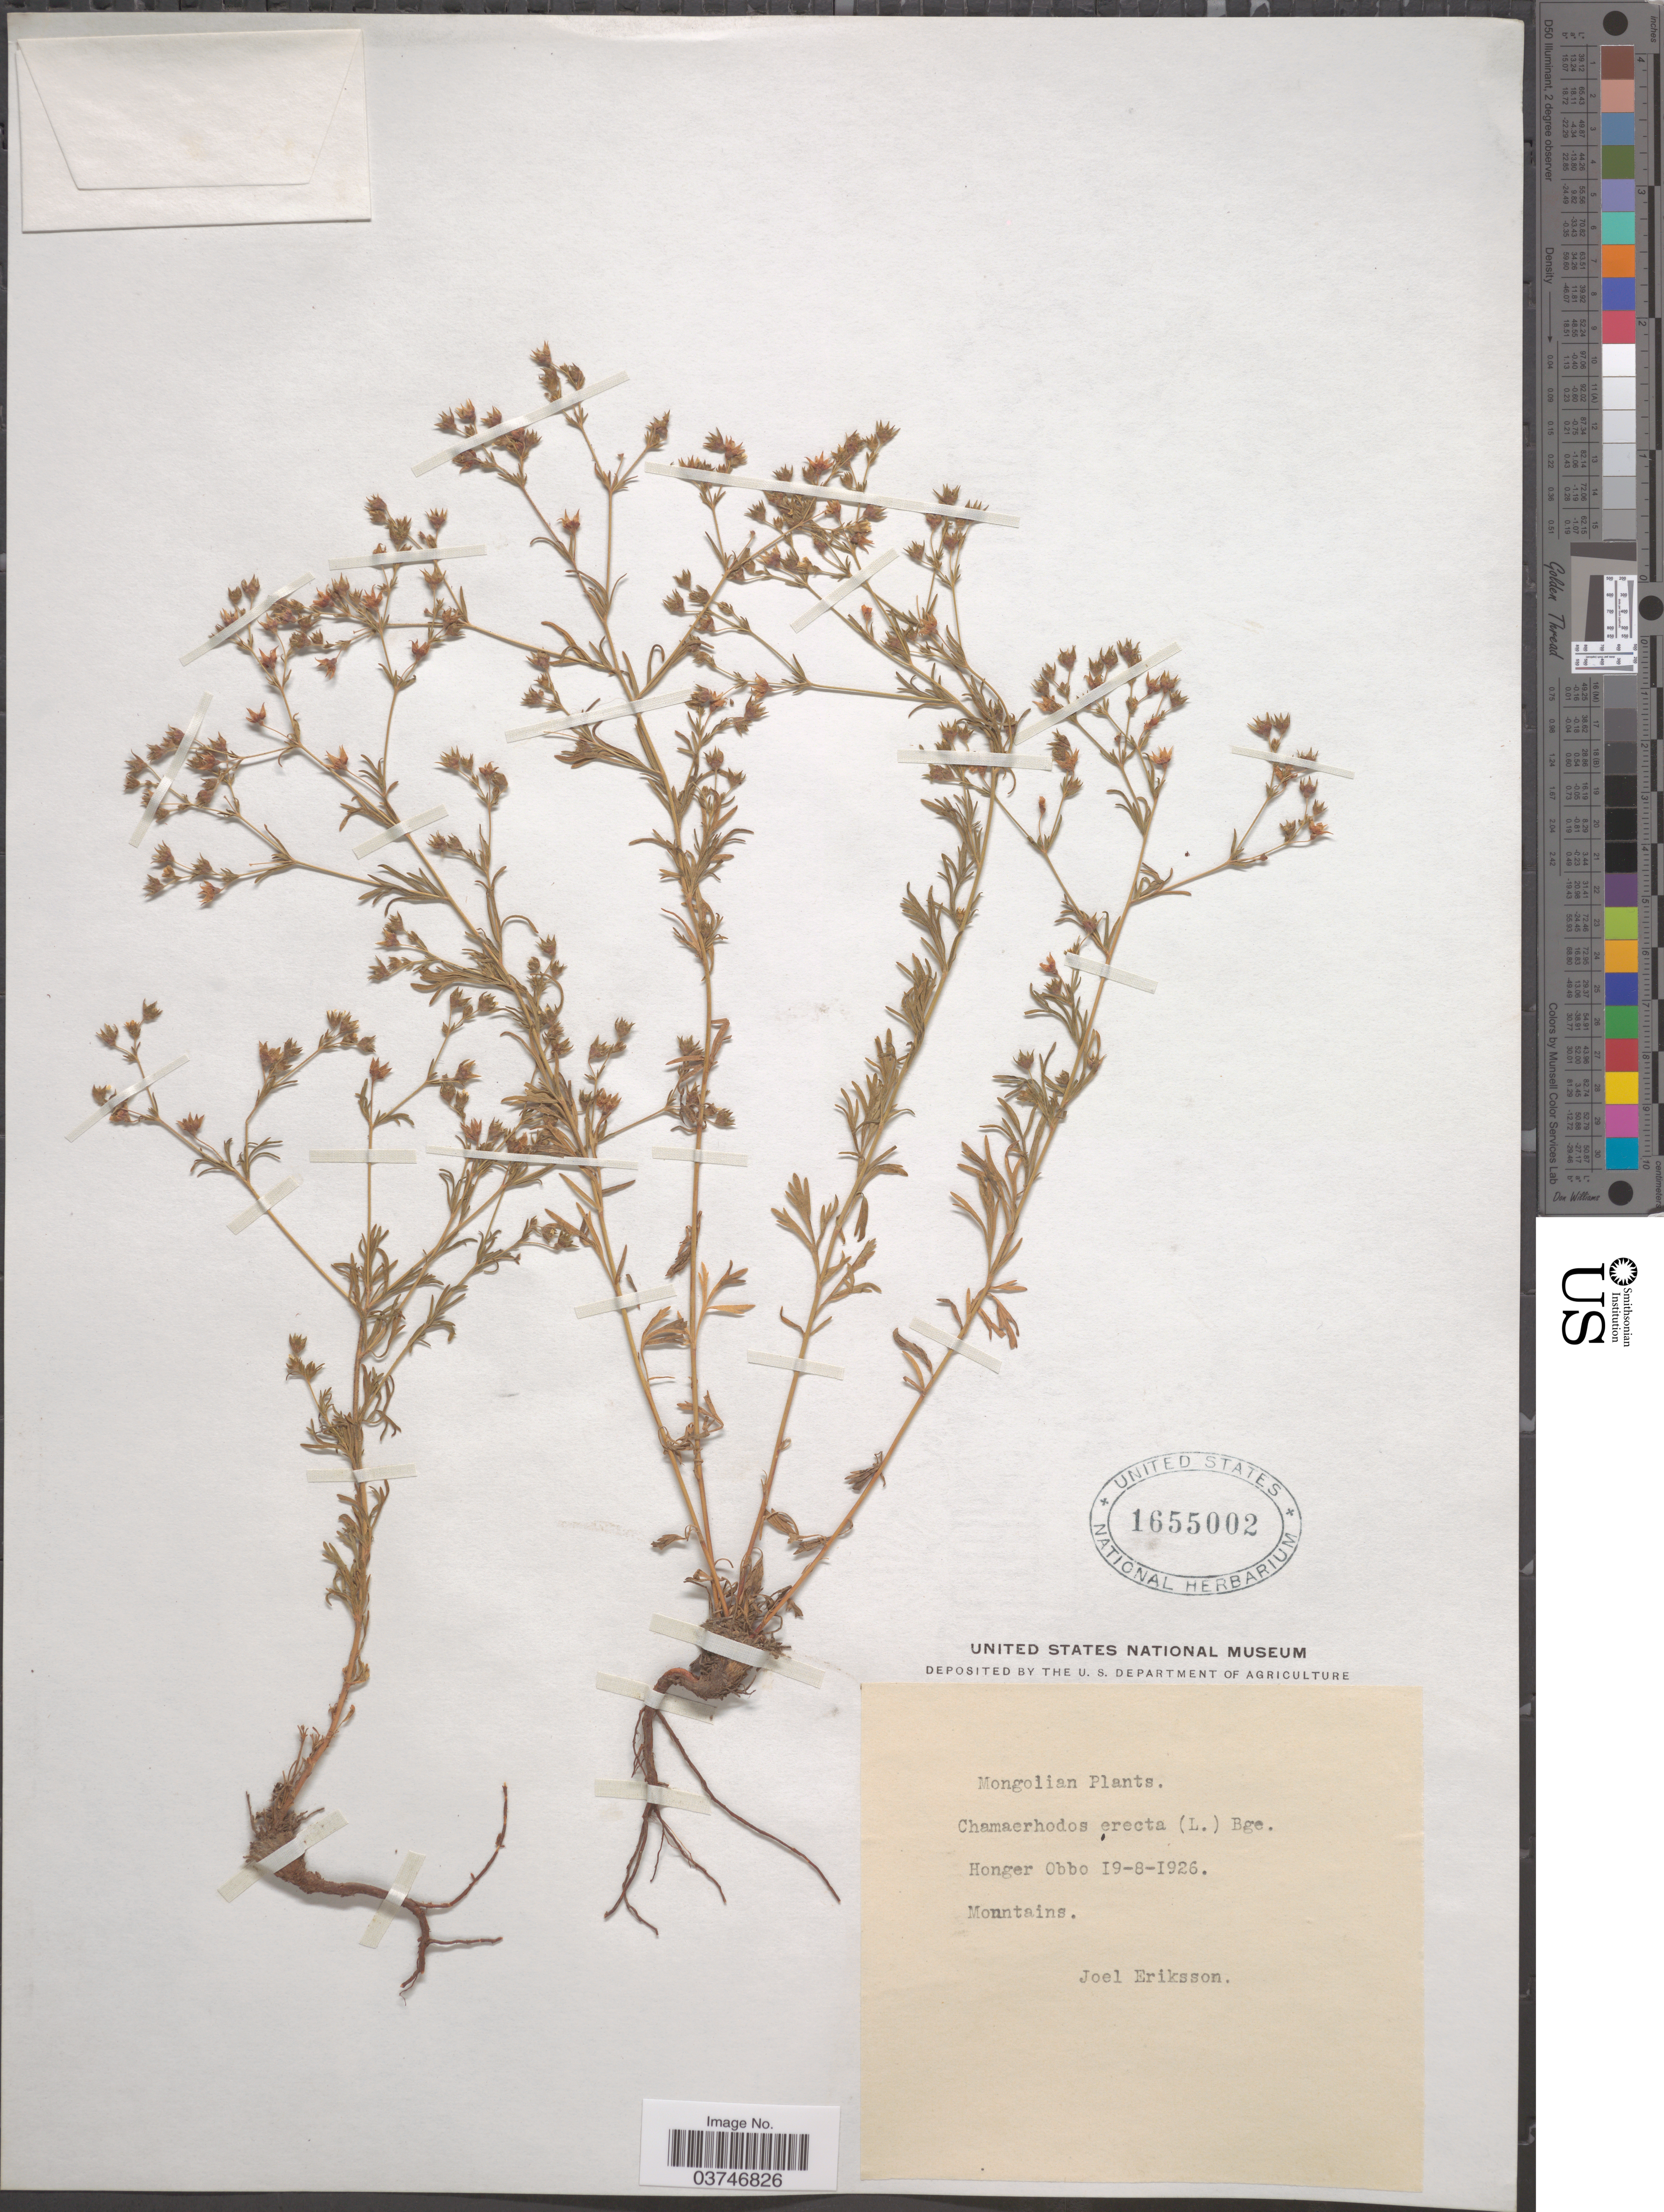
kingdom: Plantae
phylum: Tracheophyta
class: Magnoliopsida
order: Rosales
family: Rosaceae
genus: Chamaerhodos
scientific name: Chamaerhodos erecta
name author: (L.) Bunge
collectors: J. Eriksson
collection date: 1926-08-19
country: Mongolia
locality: Honger Obbo, Mountains.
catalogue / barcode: US 1655002